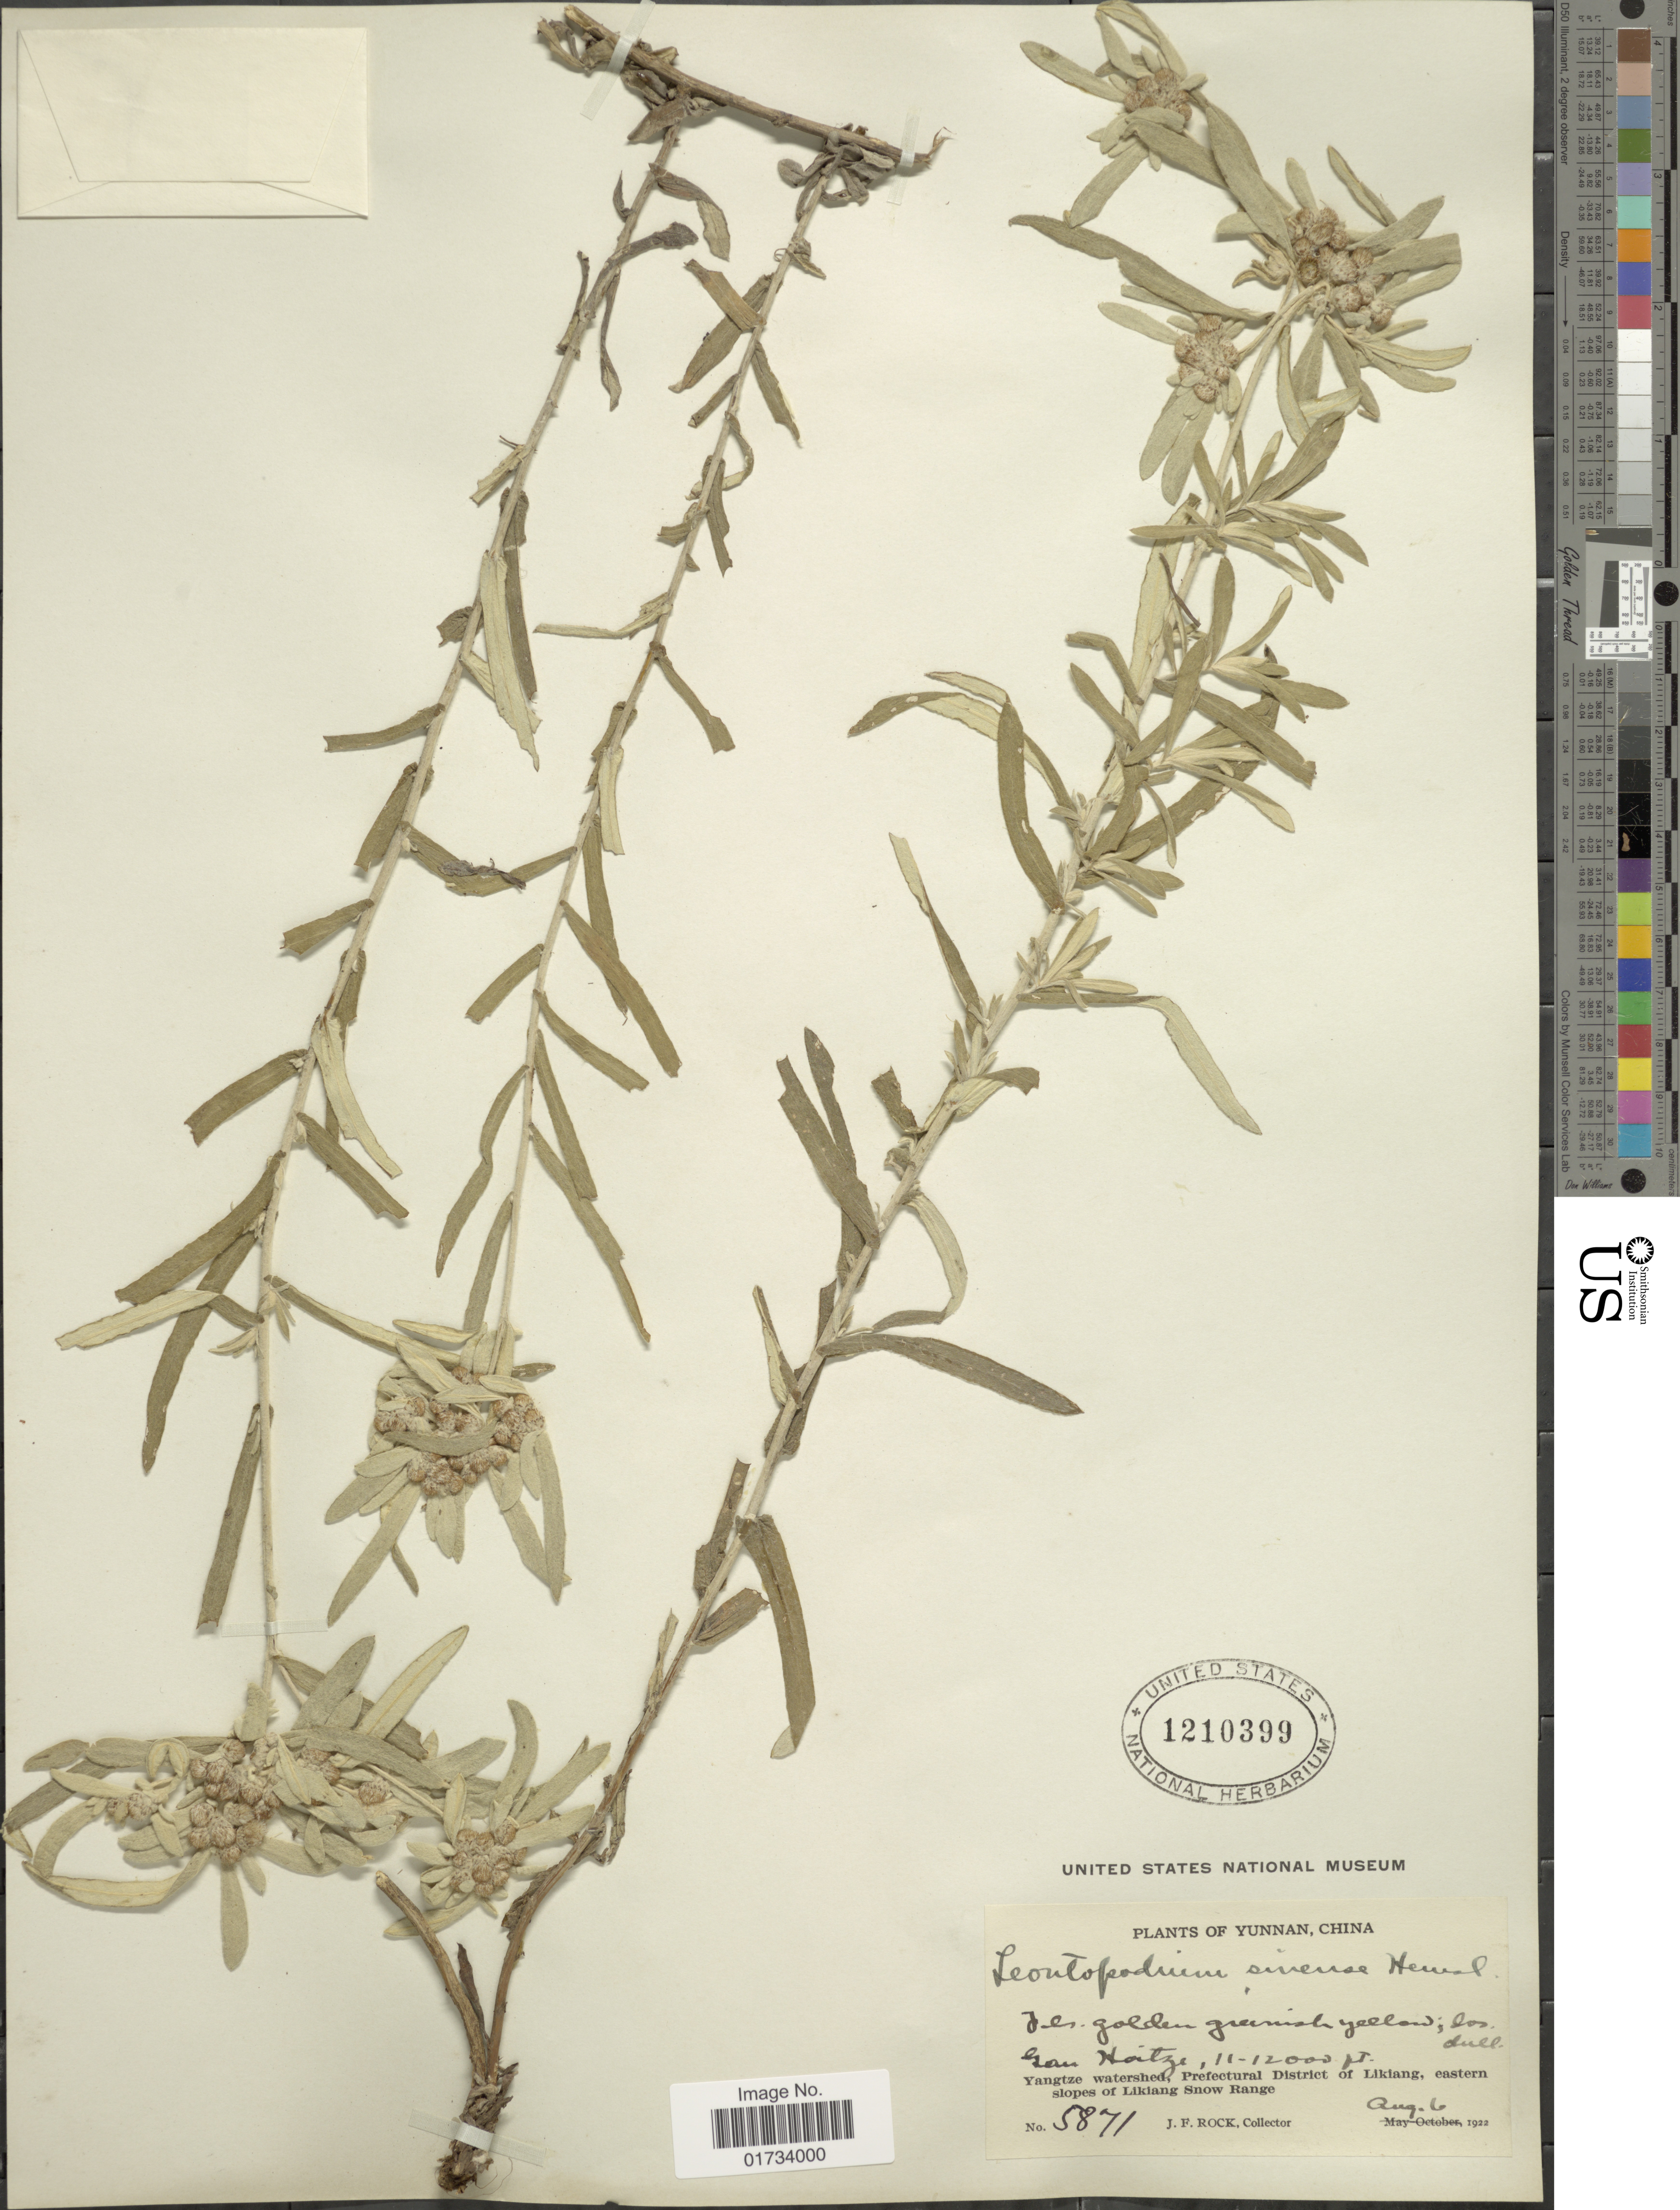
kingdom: Plantae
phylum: Tracheophyta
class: Magnoliopsida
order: Asterales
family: Asteraceae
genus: Leontopodium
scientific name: Leontopodium sinense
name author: Hemsl.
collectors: J. Rock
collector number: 5871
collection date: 1922-08-16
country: China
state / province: Yunnan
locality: Yan Hoi Ize, Yangtze watershed, Prefectural District of Likiang, eastern slopes of Likiang Snow Range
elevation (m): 3353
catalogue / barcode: US 1210399